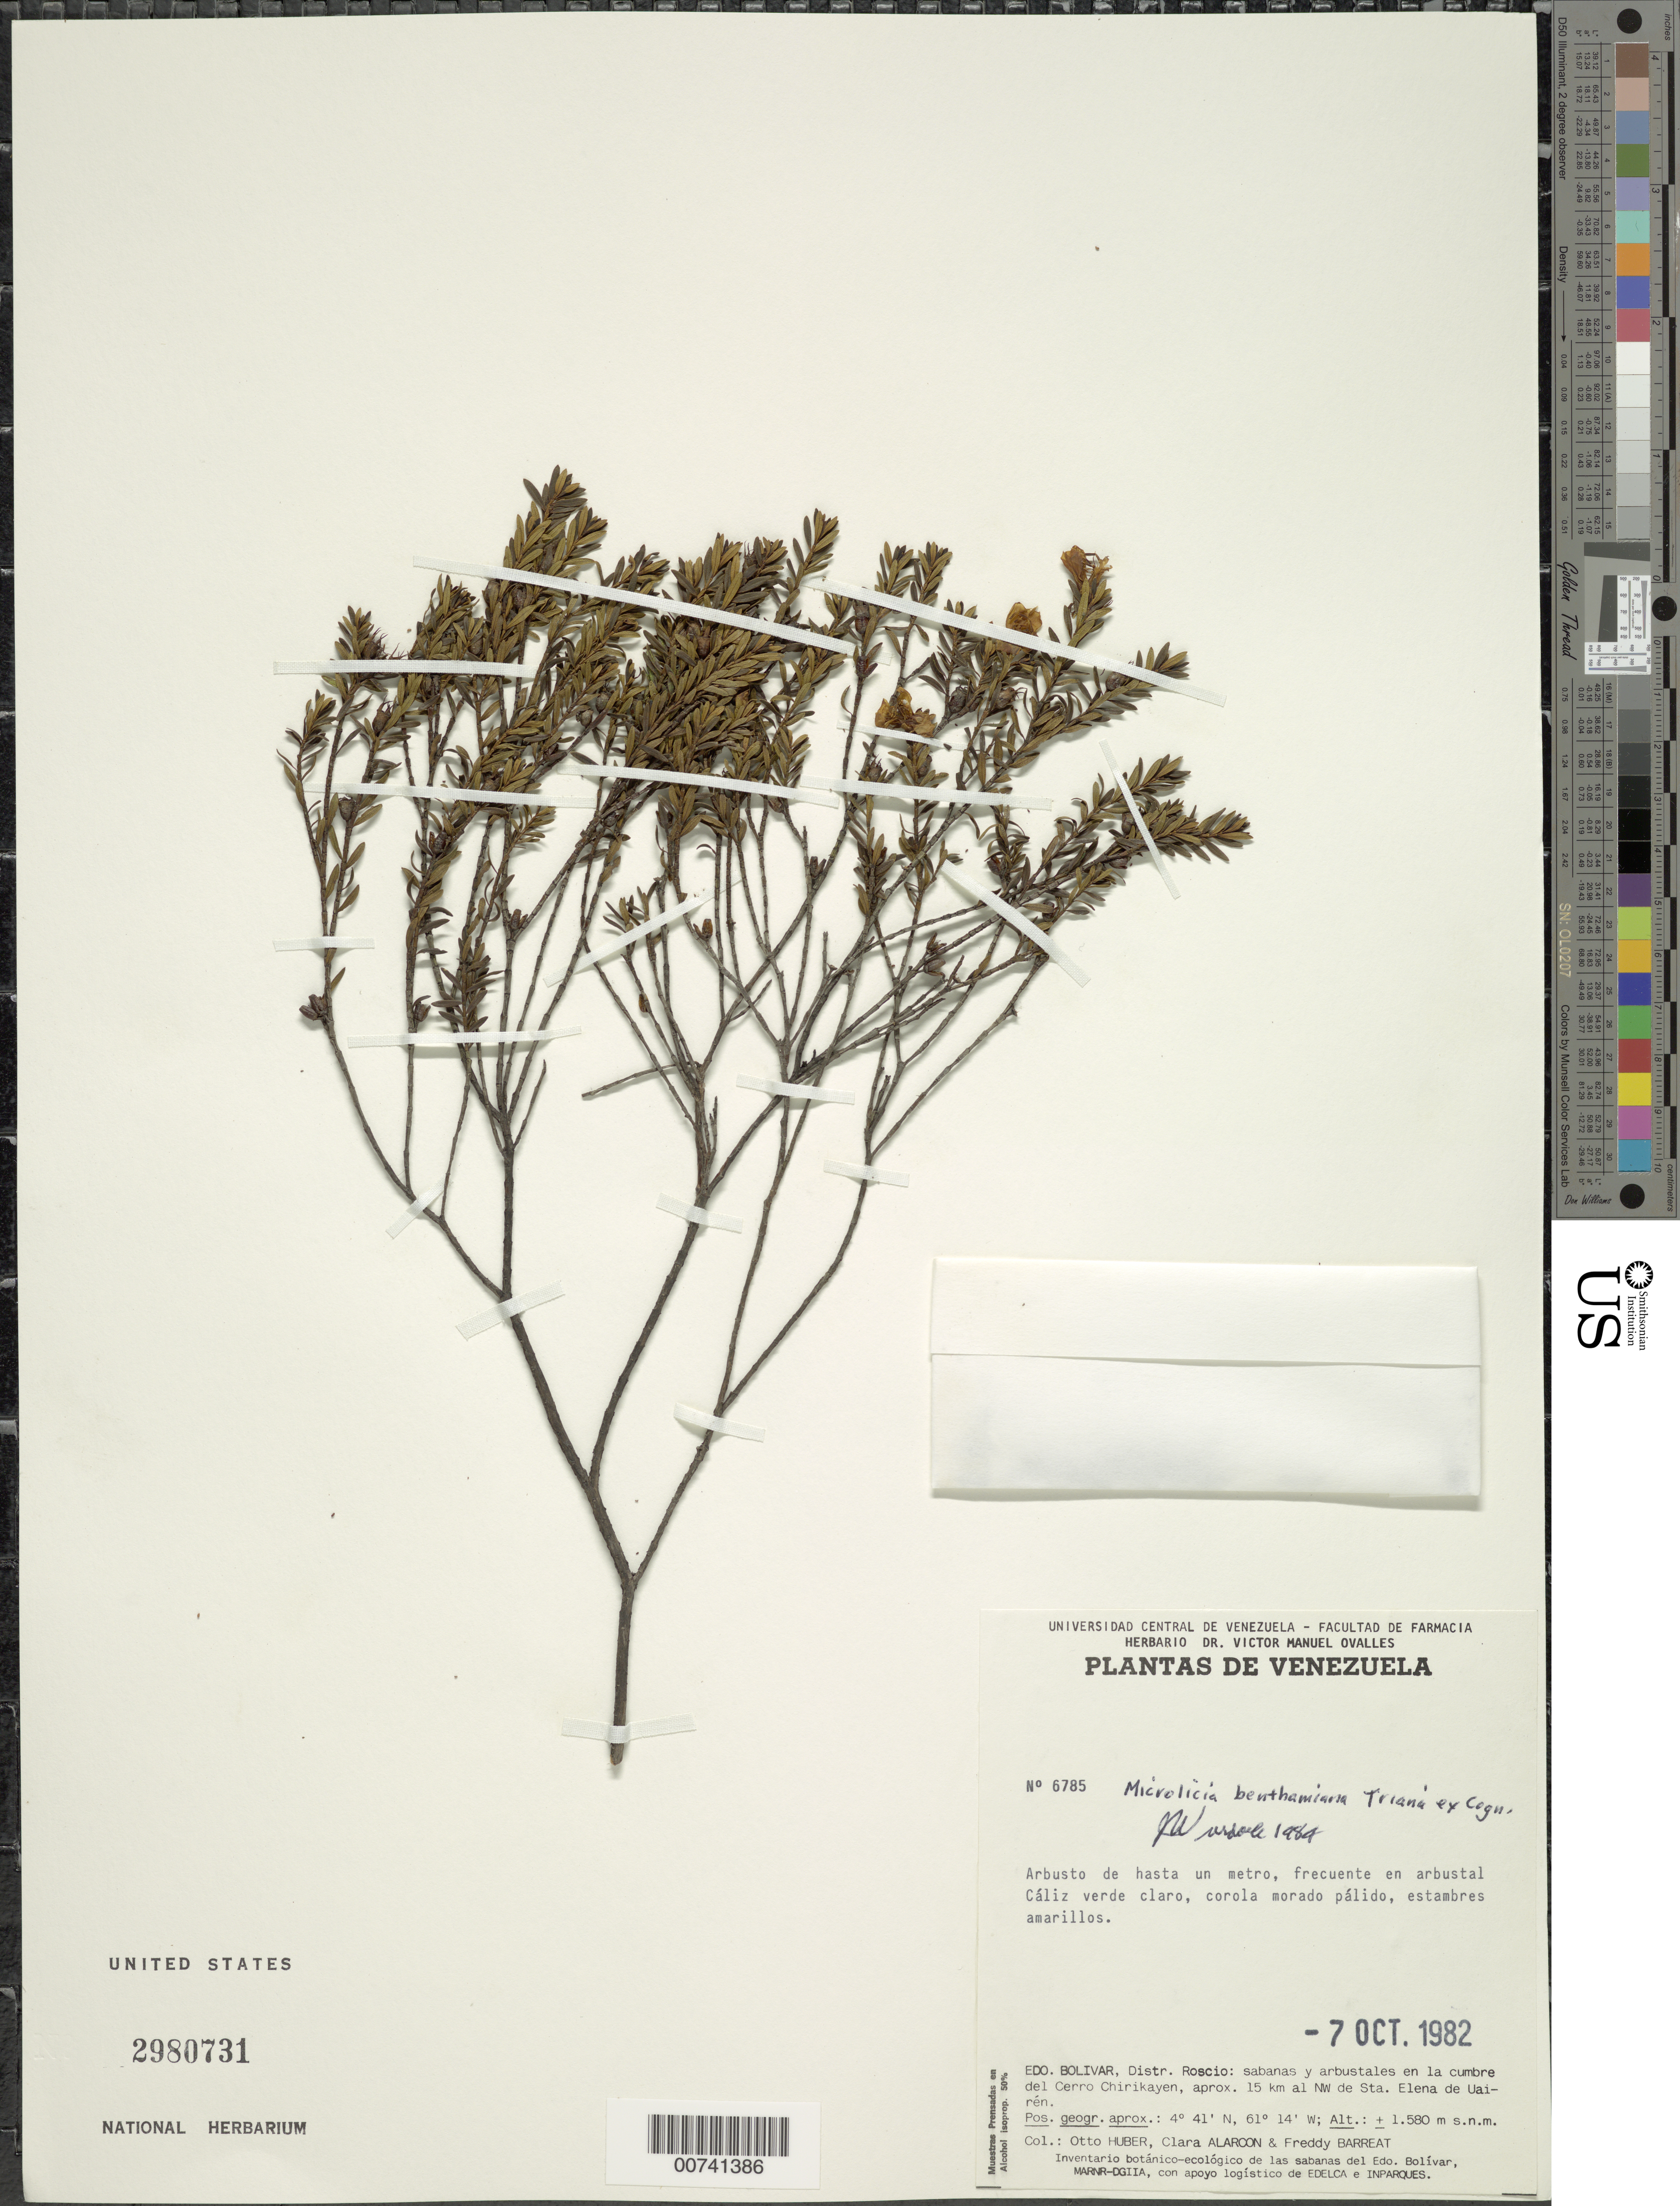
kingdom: Plantae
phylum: Tracheophyta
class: Magnoliopsida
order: Myrtales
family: Melastomataceae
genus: Microlicia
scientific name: Microlicia benthamiana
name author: Triana ex Cogn.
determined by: Wurdack, John J., (US), US (UNITED STATES)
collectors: O. Huber, C. Alarcon & F. Barreat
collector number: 6785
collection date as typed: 7-Oct-82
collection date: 1982-10-07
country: Venezuela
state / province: Bolívar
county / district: Roscio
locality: Cerro Chirikayen, 15 km NW de Sta. Elena de Uairén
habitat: Arbustal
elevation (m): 1580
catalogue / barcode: US 2980731